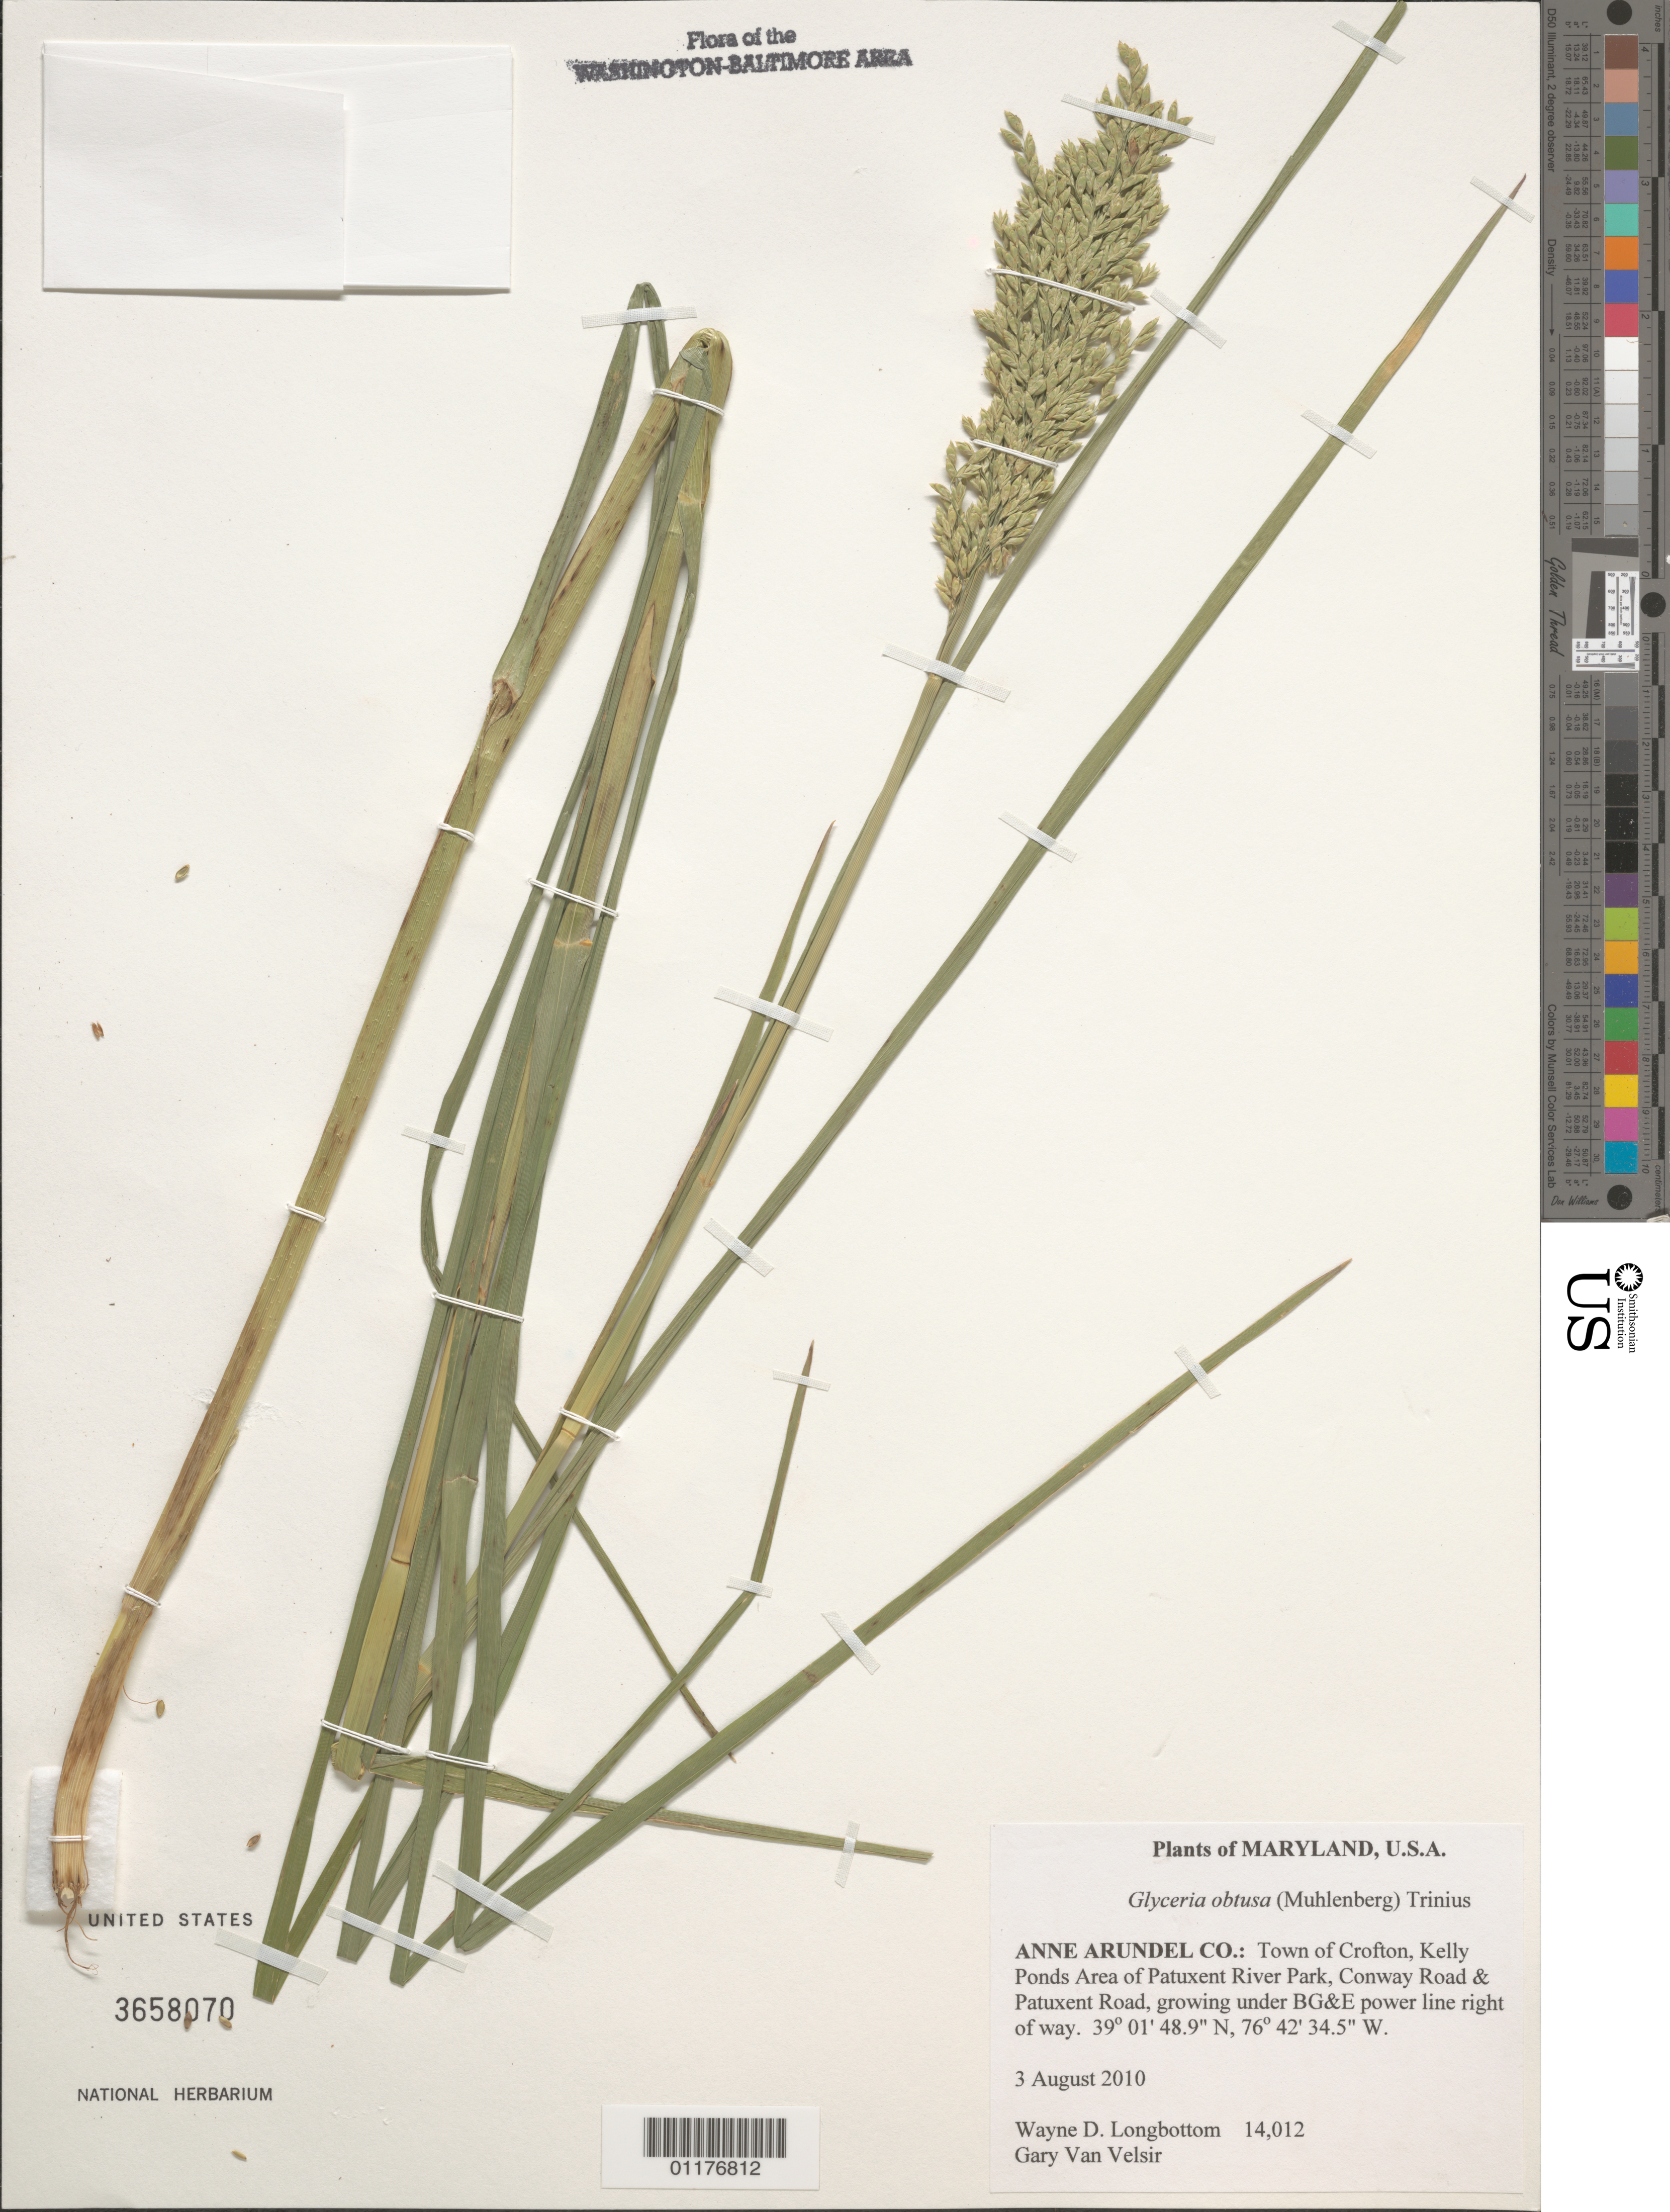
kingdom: Plantae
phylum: Tracheophyta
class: Liliopsida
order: Poales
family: Poaceae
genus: Glyceria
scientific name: Glyceria obtusa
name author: (Muhl.) Trin.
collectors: W. D. Longbottom & G. Van Velsir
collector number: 14012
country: United States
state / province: Maryland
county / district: Anne Arundel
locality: Crofton, Kelly Ponds Area of Patuxent River Park, Conway Road and Patuxent Road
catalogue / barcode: US 3658070